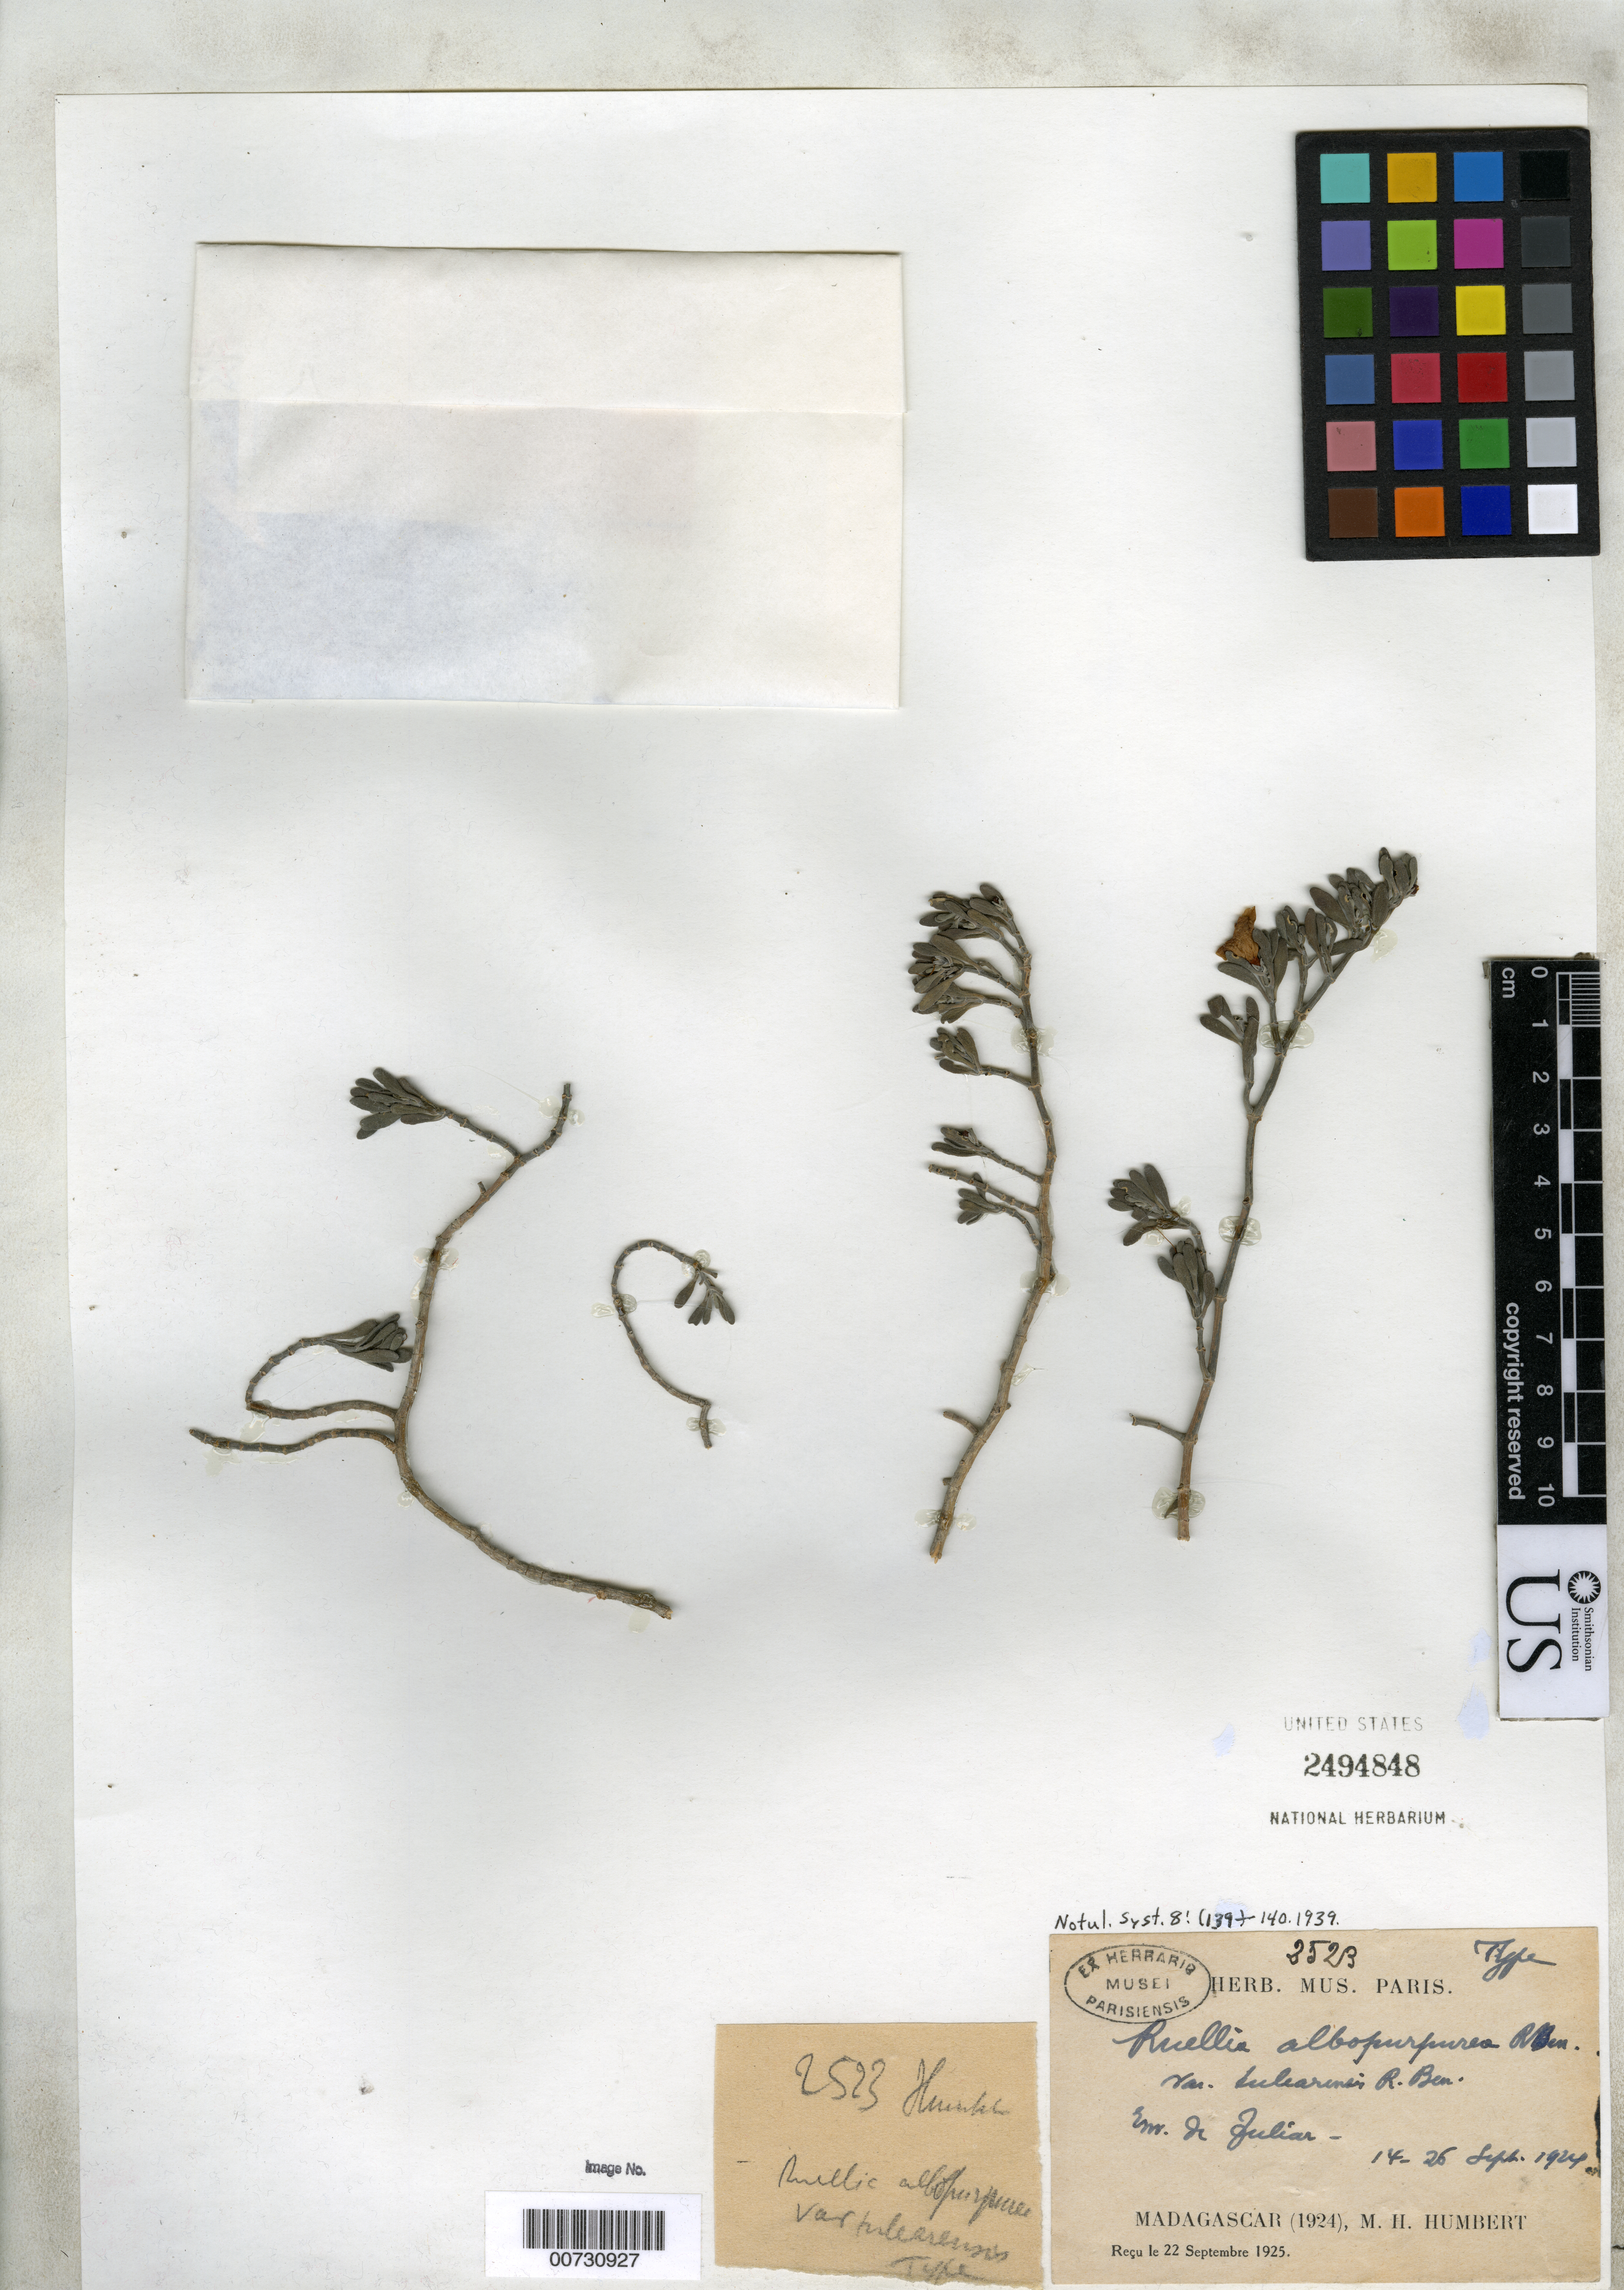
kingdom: Plantae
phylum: Tracheophyta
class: Magnoliopsida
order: Lamiales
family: Acanthaceae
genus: Ruellia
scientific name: Ruellia albopurpurea var. tulearensis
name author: Benoist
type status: Isotype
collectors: H. Humbert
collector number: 2523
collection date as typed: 14 Sep 1924 to 26 Sep 1924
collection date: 1924-09-14/1924-09-26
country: Madagascar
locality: Env. de Tuléar.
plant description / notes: Humbert & Perrier de la Bâthie, according to protologue.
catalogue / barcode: US 2494848